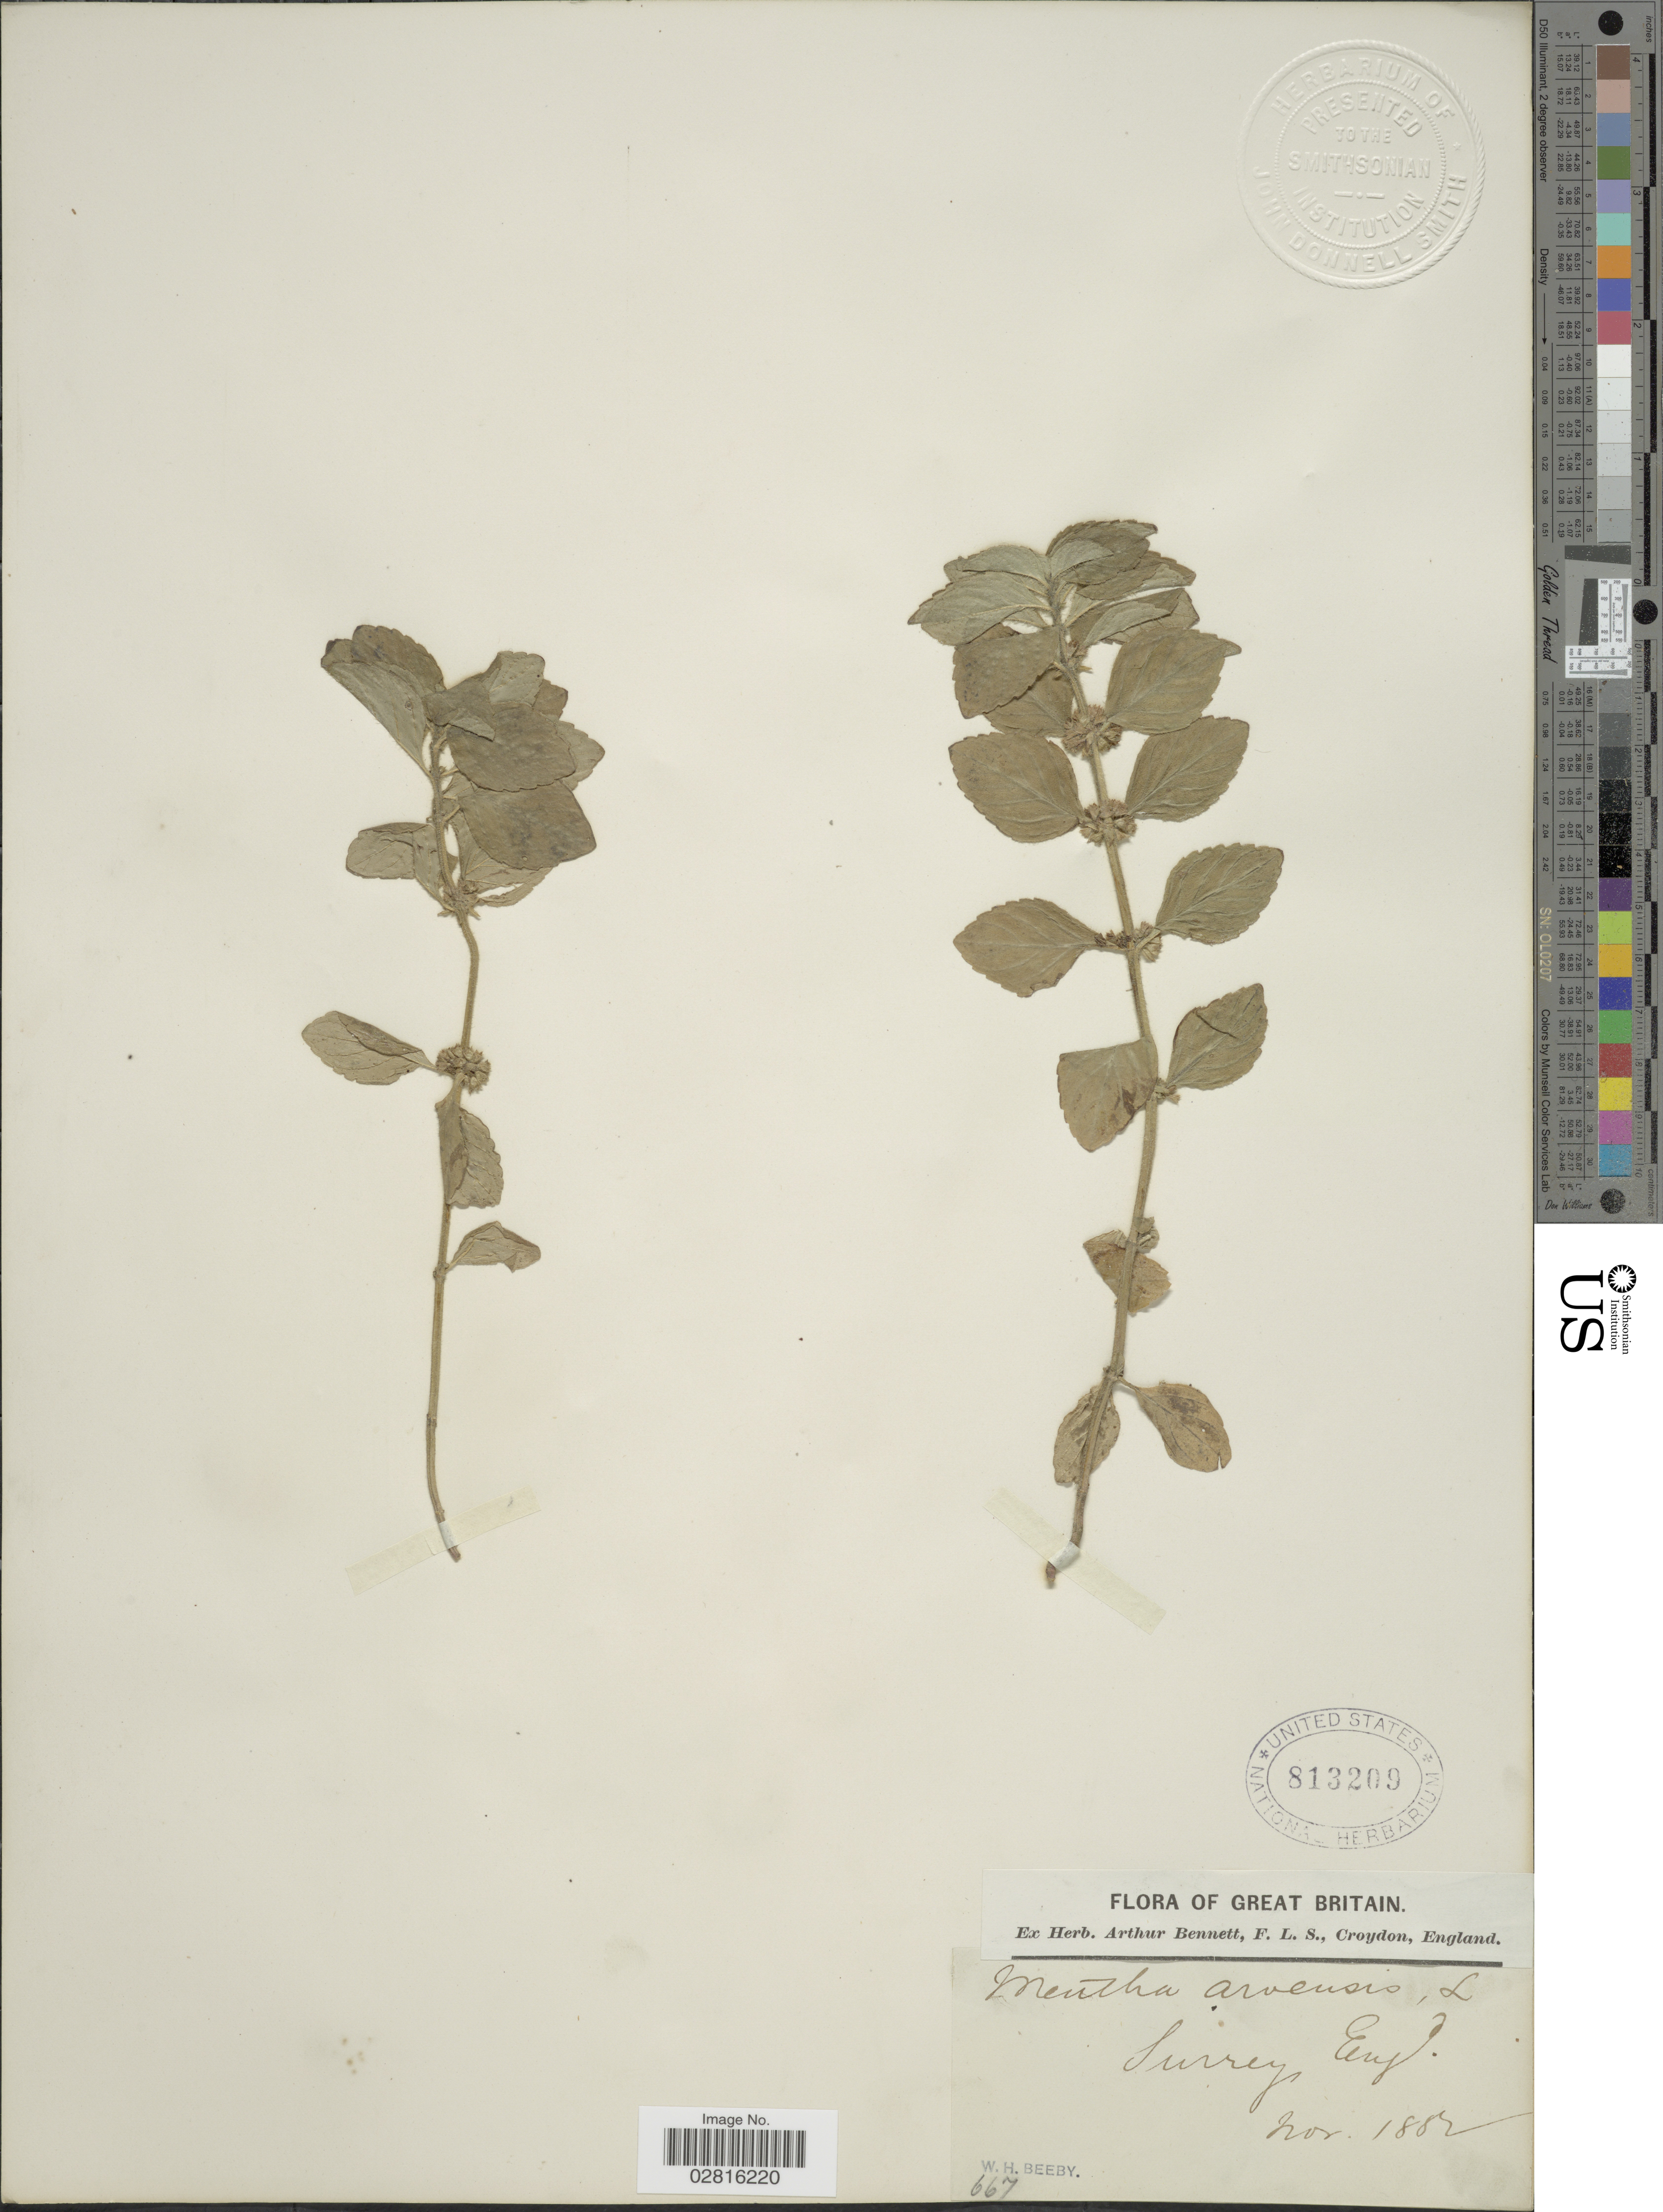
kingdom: Plantae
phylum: Tracheophyta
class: Magnoliopsida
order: Lamiales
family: Lamiaceae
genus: Mentha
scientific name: Mentha arvensis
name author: L.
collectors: W. Beeby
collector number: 667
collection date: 1882-11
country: United Kingdom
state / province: England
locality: Great Britain. Surrey, Eng.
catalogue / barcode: US 813209